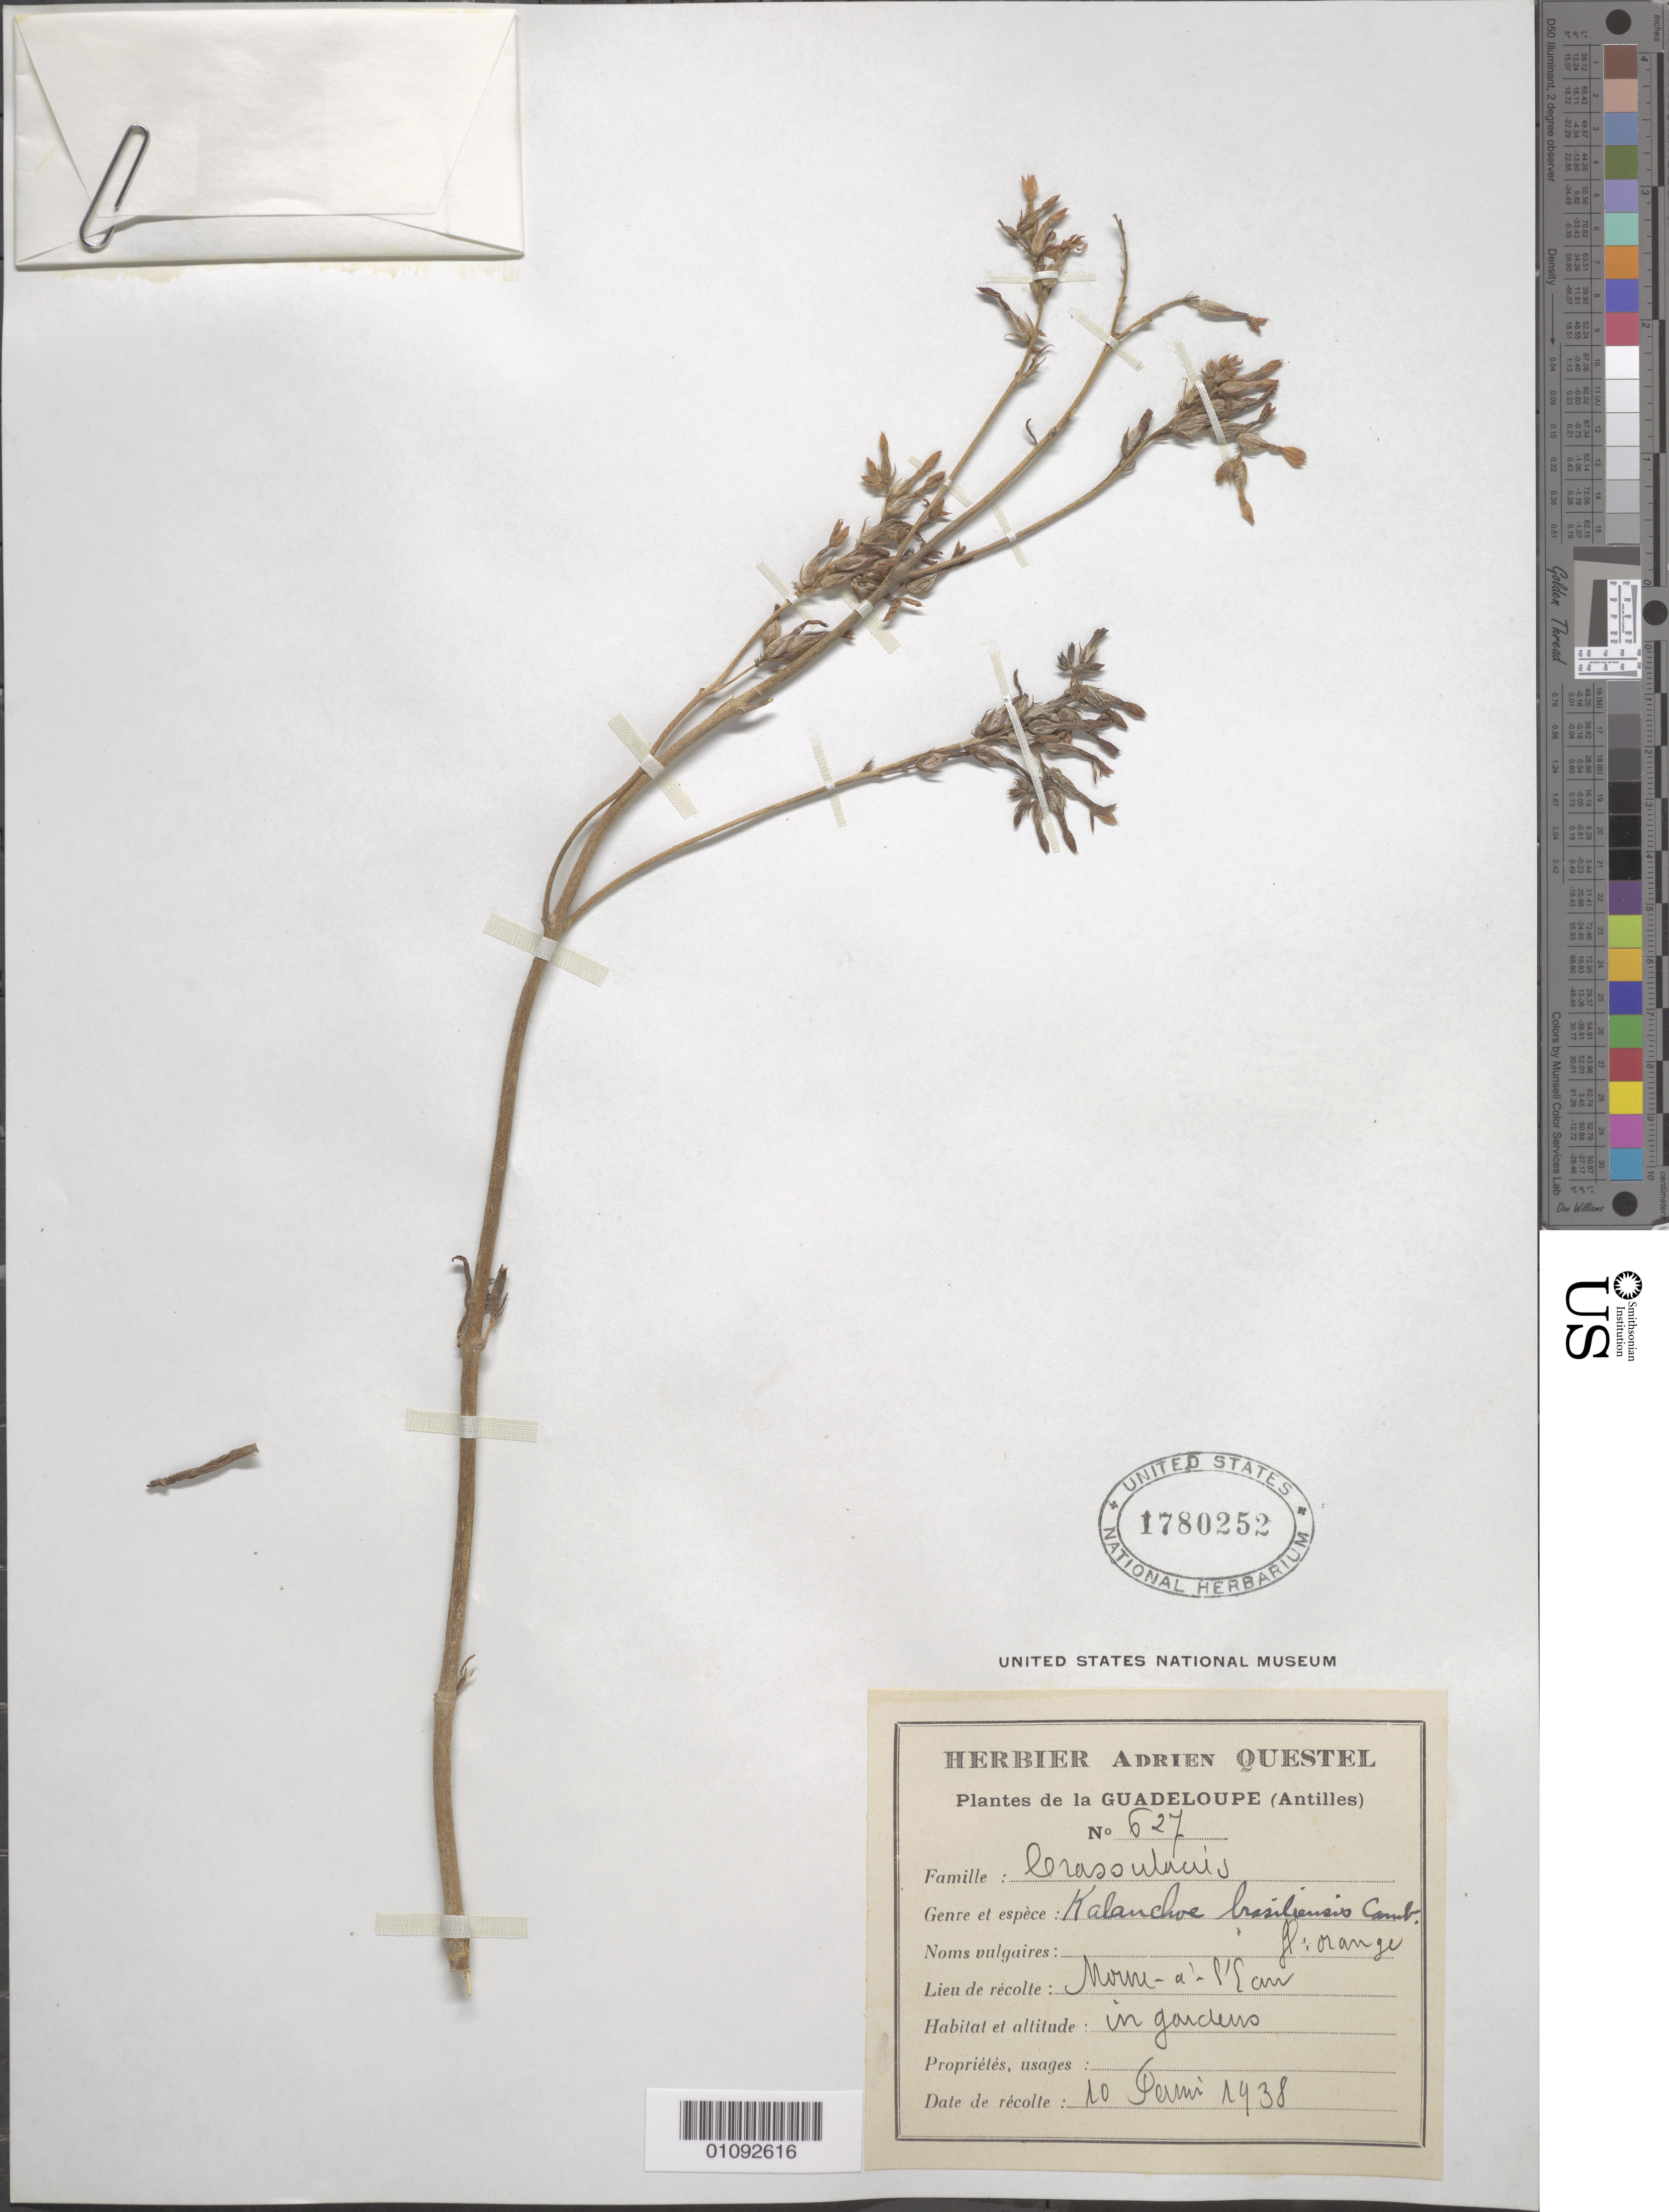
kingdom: Plantae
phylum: Tracheophyta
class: Magnoliopsida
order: Saxifragales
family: Crassulaceae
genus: Kalanchoe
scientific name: Kalanchoe brasiliensis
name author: Cambess.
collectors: A. Questel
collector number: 627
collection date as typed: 10 Feb 1938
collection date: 1938-02-10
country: Guadeloupe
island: Grande Terre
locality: Morne-a-l'Eau.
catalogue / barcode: US 1780252